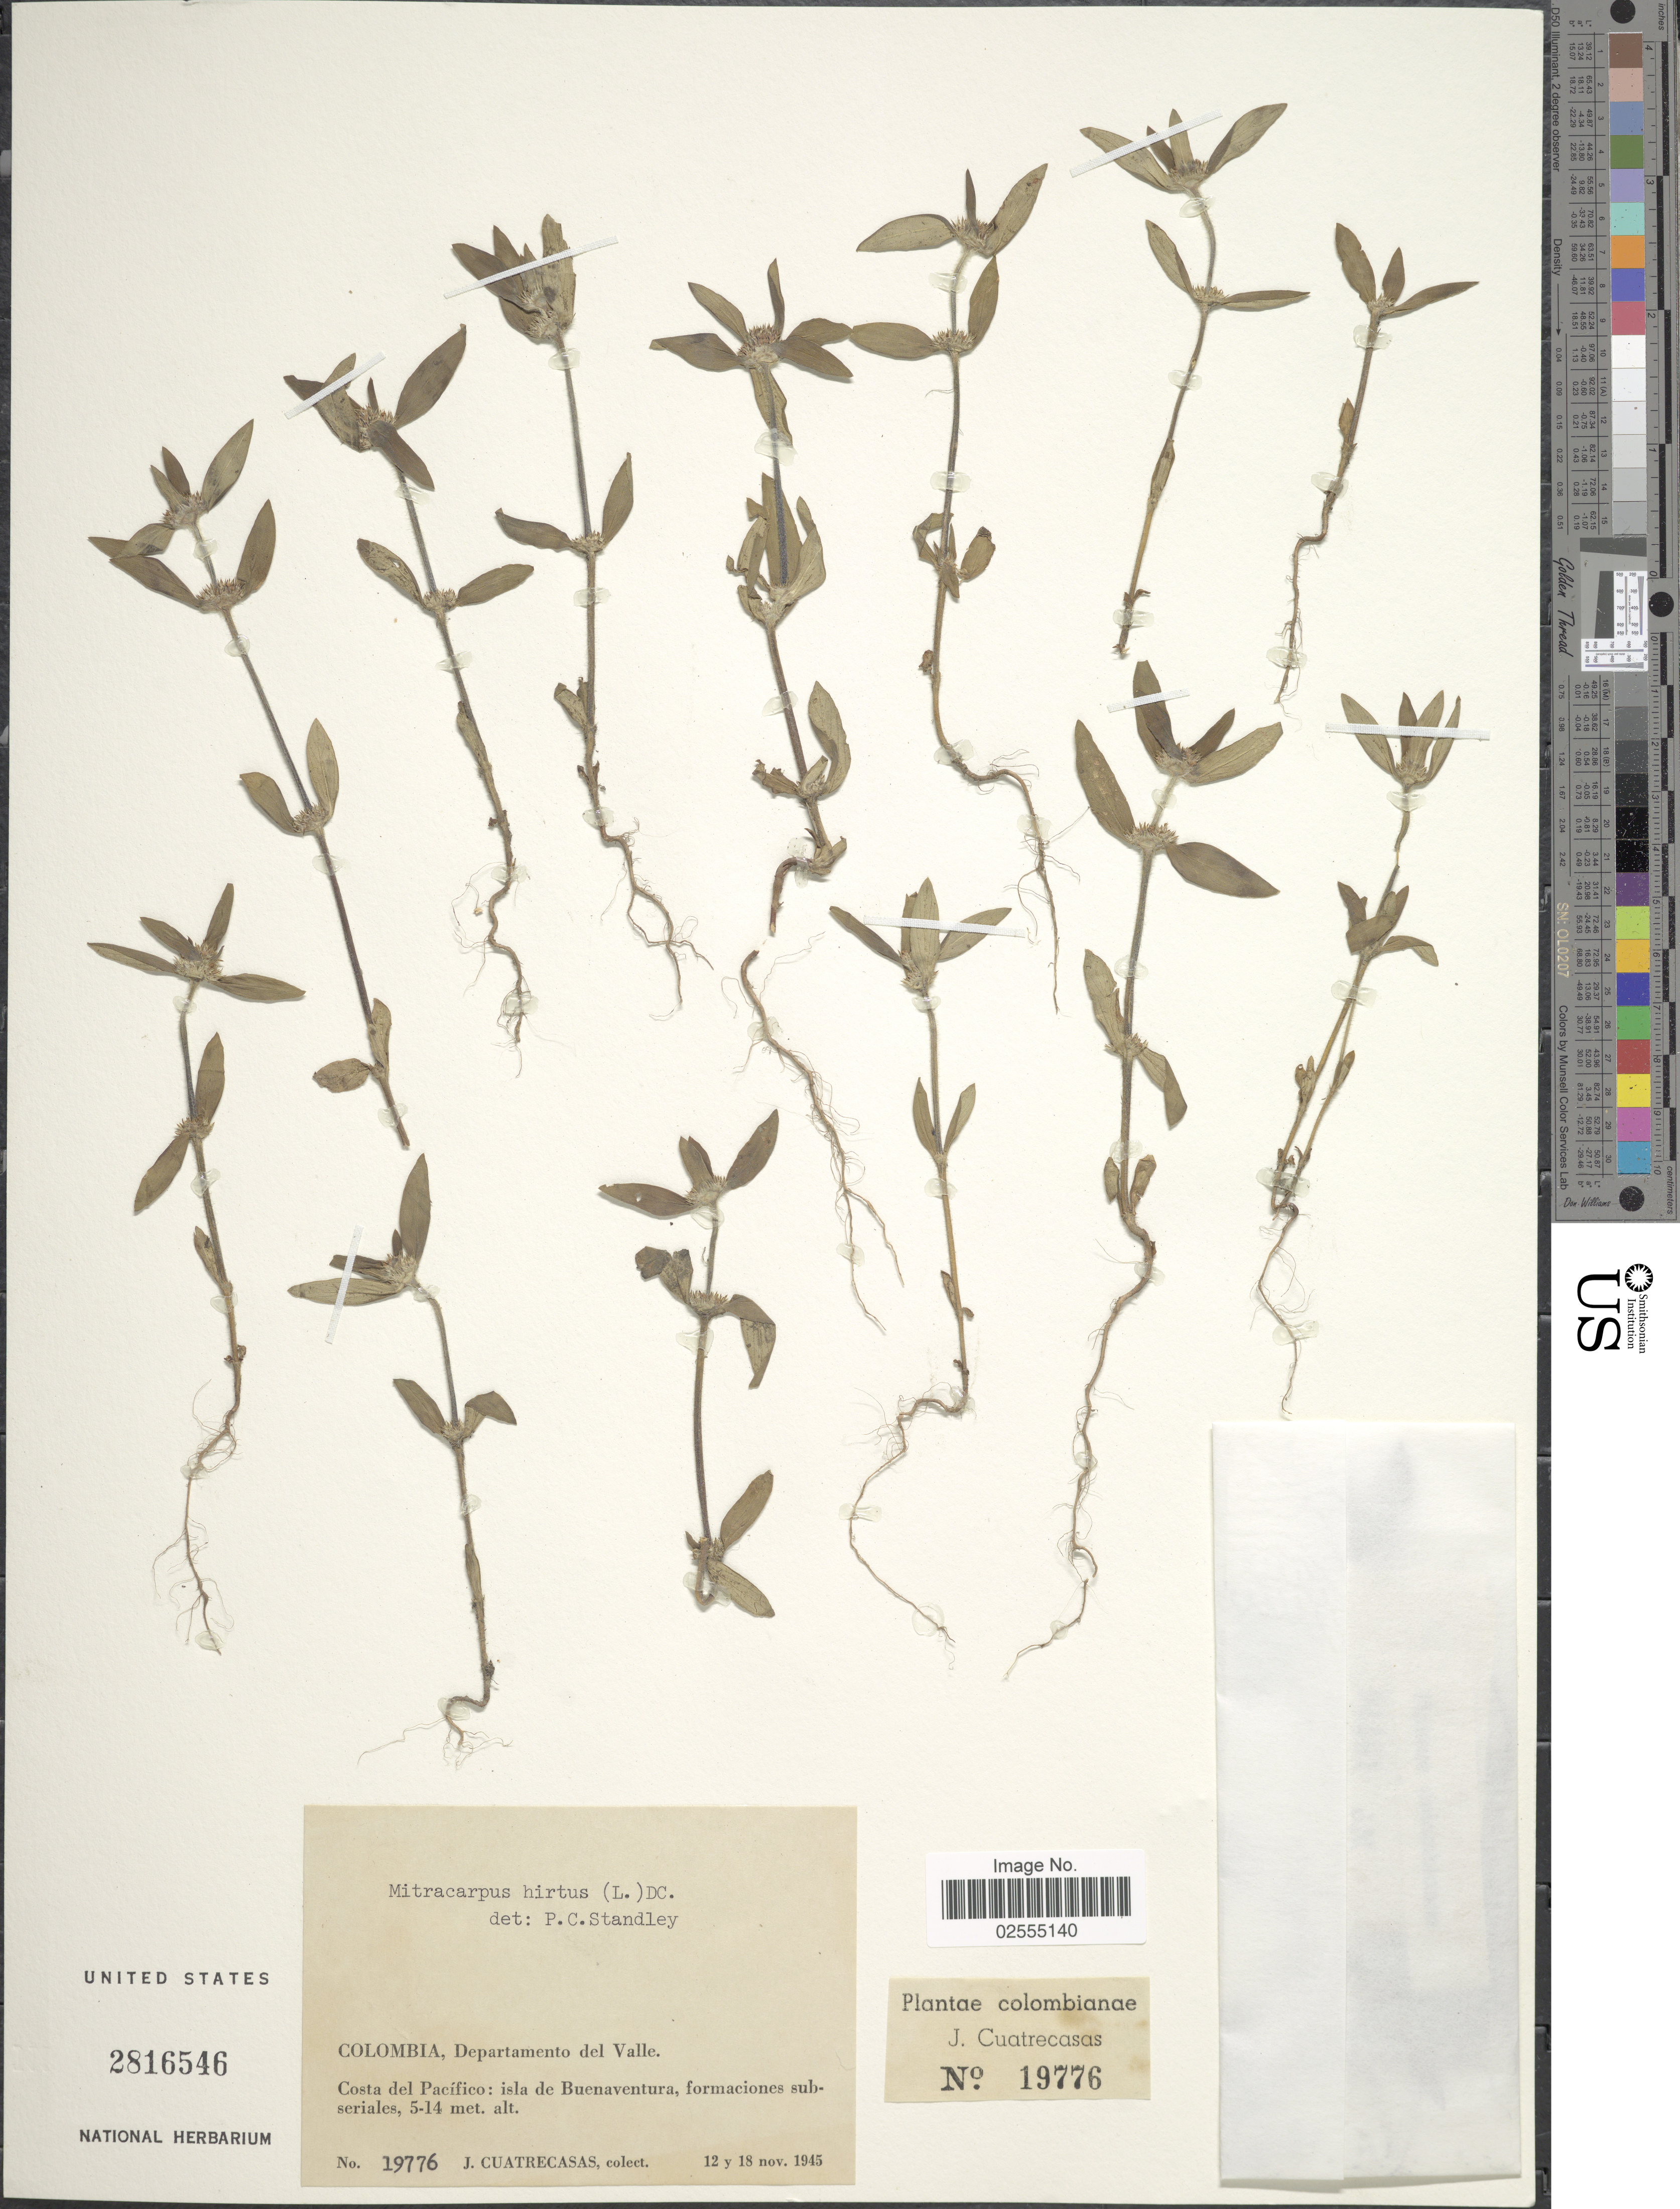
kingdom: Plantae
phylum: Tracheophyta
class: Magnoliopsida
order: Gentianales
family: Rubiaceae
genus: Mitracarpus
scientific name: Mitracarpus hirtus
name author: (L.) DC.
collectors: J. Cuatrecasas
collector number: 19776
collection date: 1945-11-12/1945-11-18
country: Colombia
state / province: Valle del Cauca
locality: Colombia, Departamento del Valle, Costa del Pacifico: isla de Buenaventura, formaciones subseriales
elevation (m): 5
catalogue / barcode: US 2816546